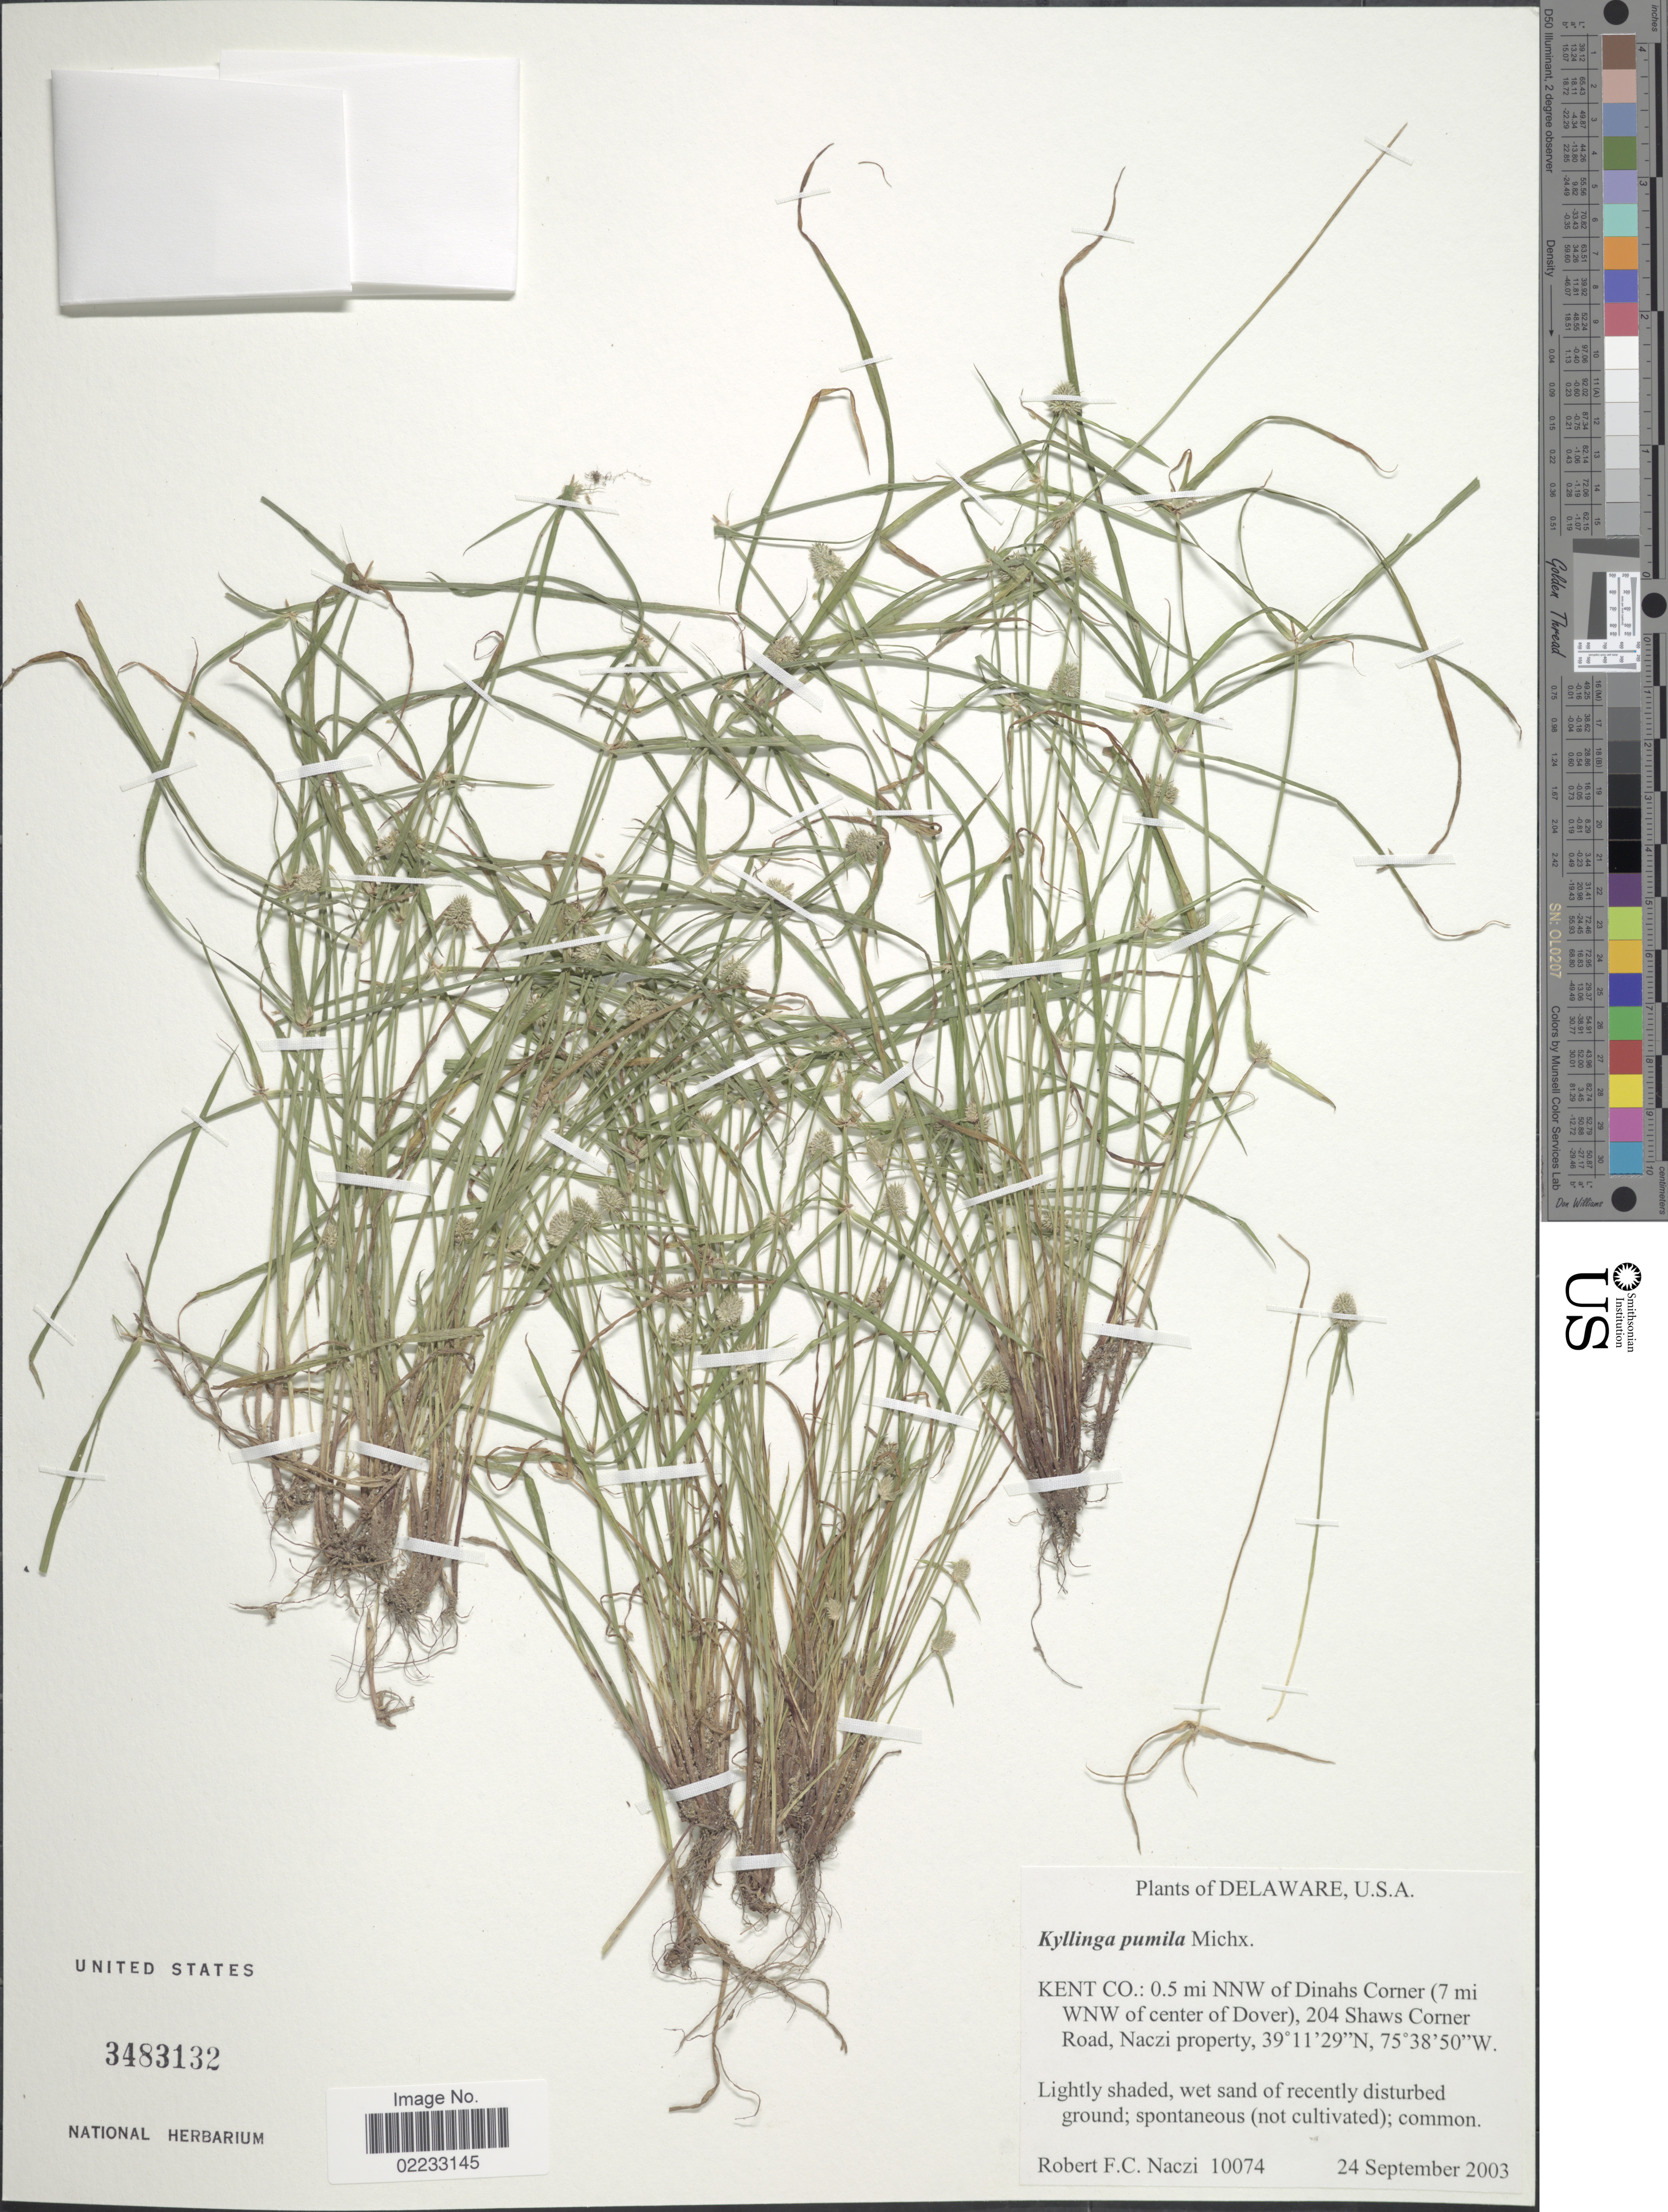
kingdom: Plantae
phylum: Tracheophyta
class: Liliopsida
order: Poales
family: Cyperaceae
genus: Cyperus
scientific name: Cyperus hortensis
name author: (Salzm. ex Steud.) Dorr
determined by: Strong, Mark T., (BOT), Smithsonian Institution - National Museum of Natural History (UNITED STATES)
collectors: R. F. C. Naczi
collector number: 10074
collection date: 2003-09-24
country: United States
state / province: Delaware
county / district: Kent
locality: Kent Co.: 0.5 mi NNW of Dinahs Corner (7 mi WNW of center of Dover), 204 Shaws Corner Road, Naczi property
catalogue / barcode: US 3483132